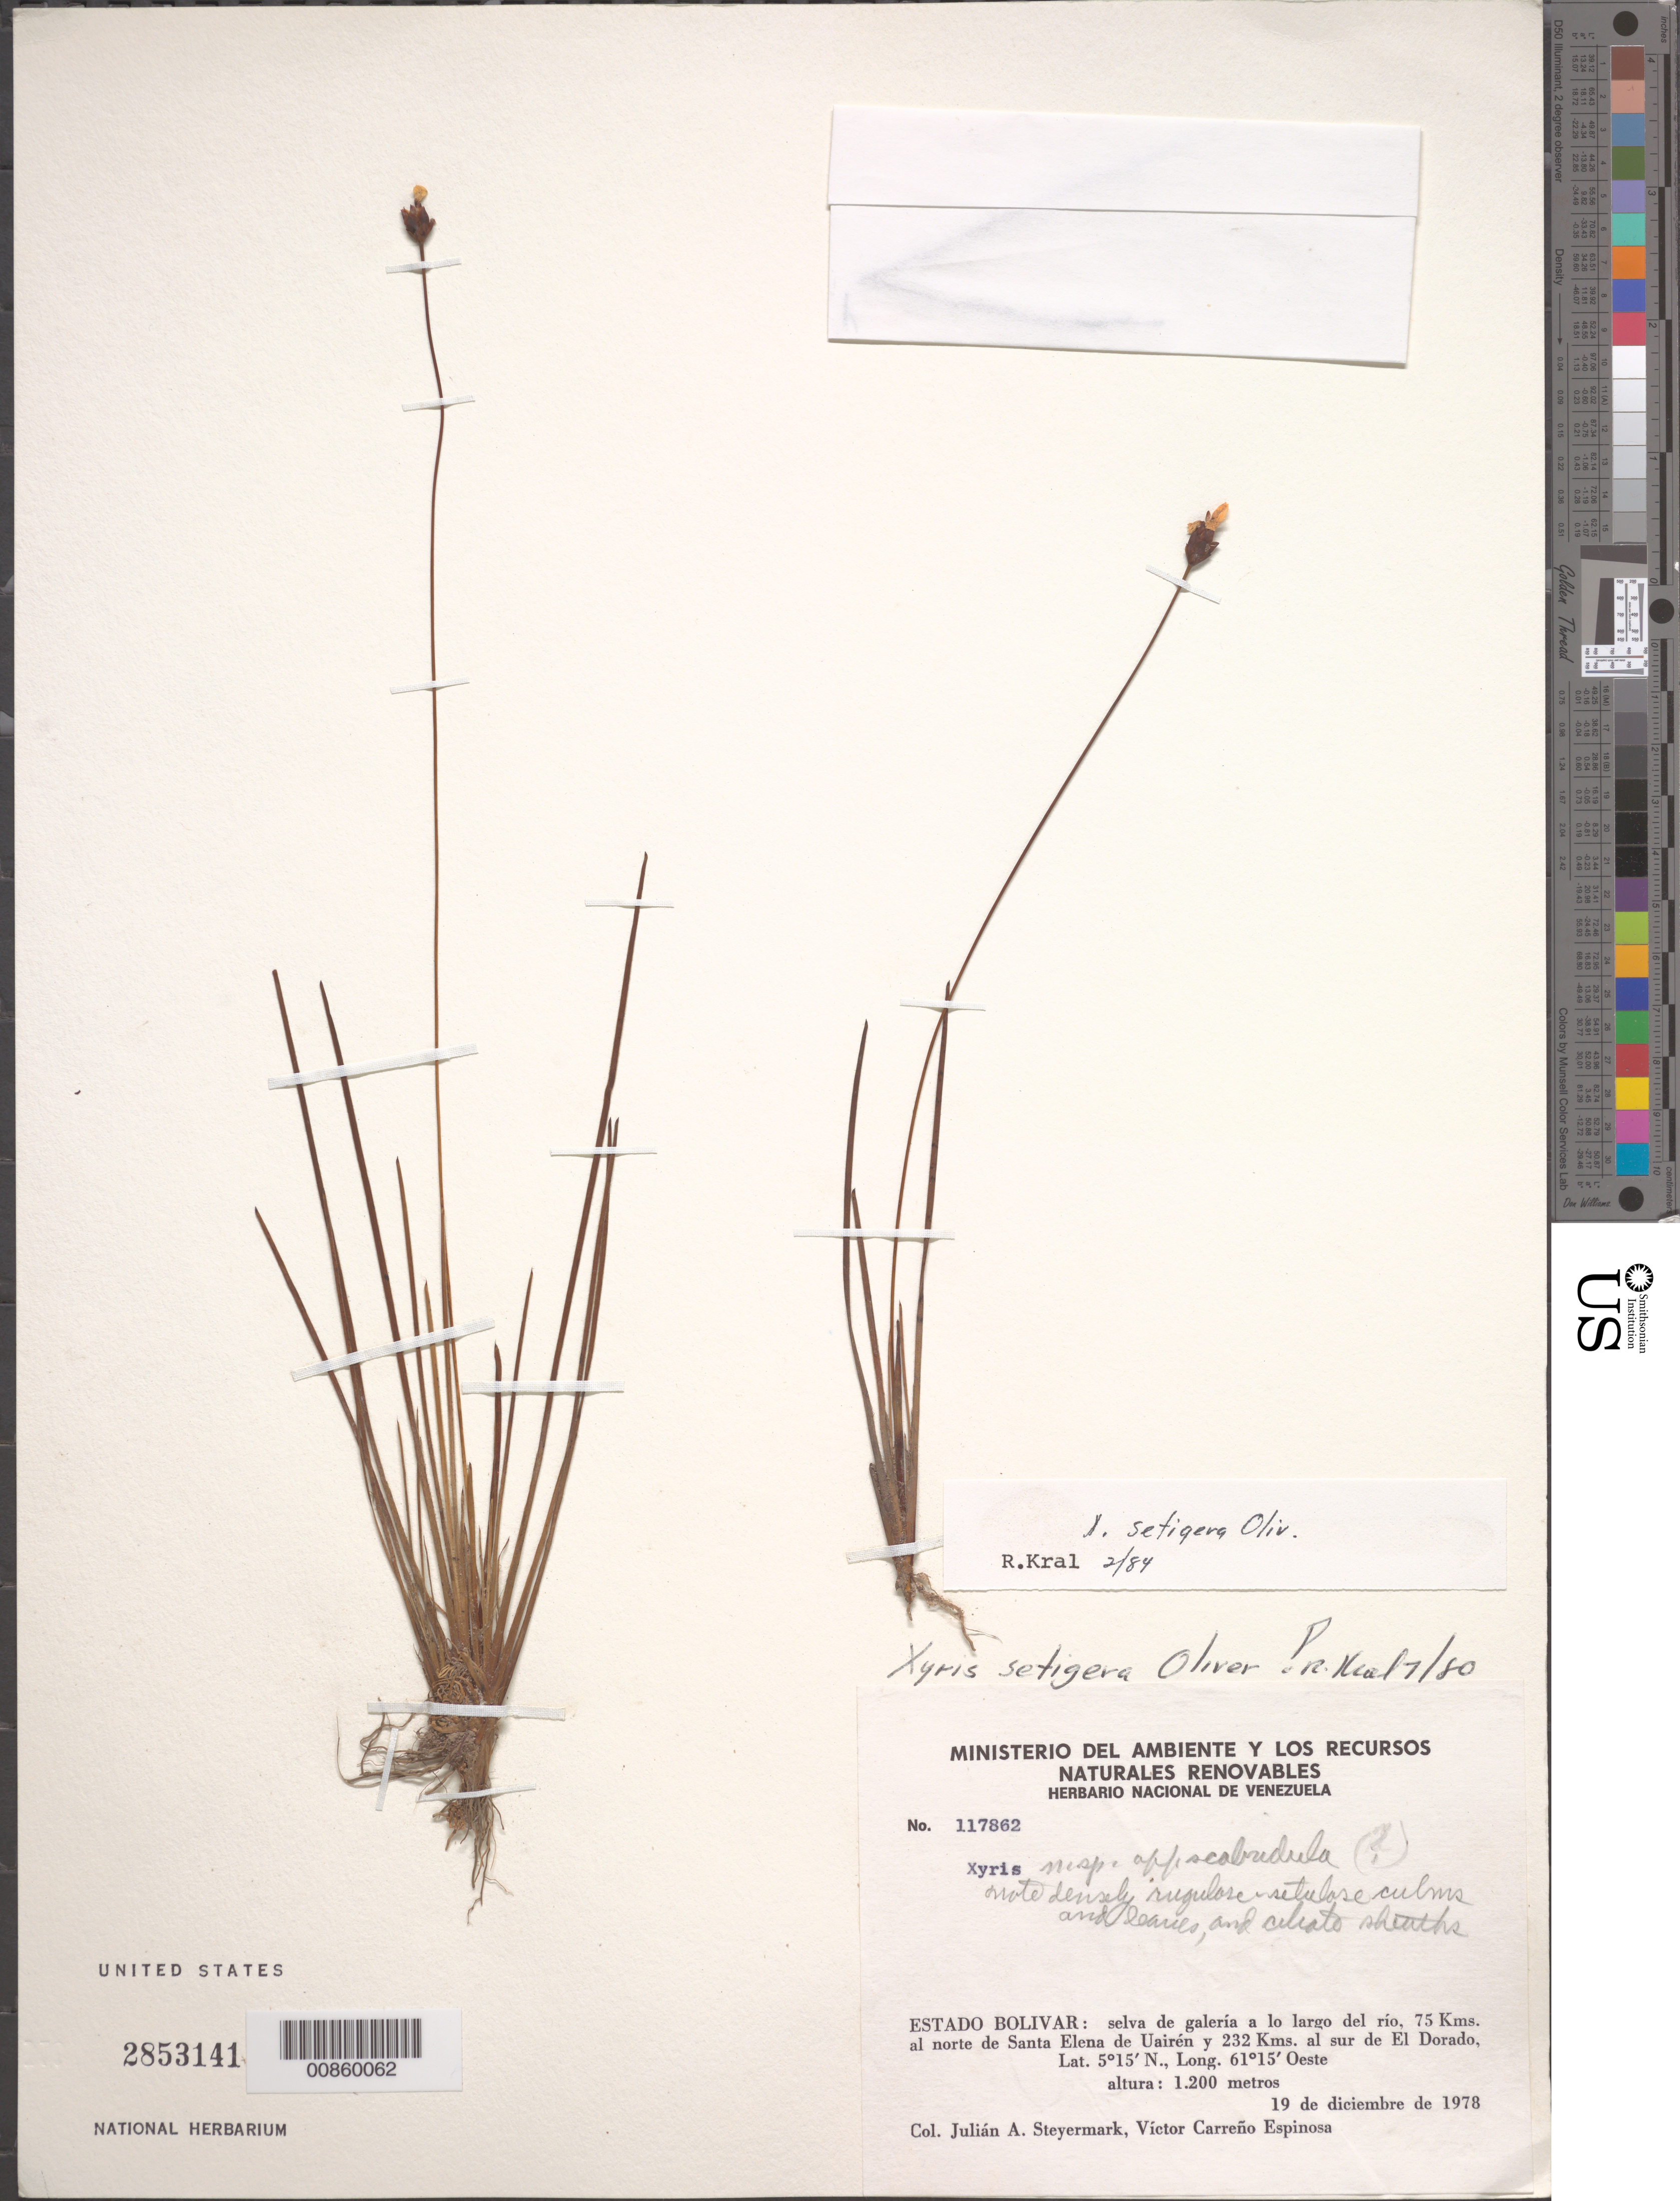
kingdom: Plantae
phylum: Tracheophyta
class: Liliopsida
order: Poales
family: Xyridaceae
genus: Xyris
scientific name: Xyris setigera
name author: Oliv.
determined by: Kral, Robert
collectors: J. Steyermark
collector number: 117862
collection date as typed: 19-Dec-78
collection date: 1978-12-19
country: Venezuela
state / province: Bolívar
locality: Santa Elena de Uairen, 75 km N of; 232 km S of El Dorado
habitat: Selva de galería a lo largo del río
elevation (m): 1200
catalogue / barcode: US 2853141